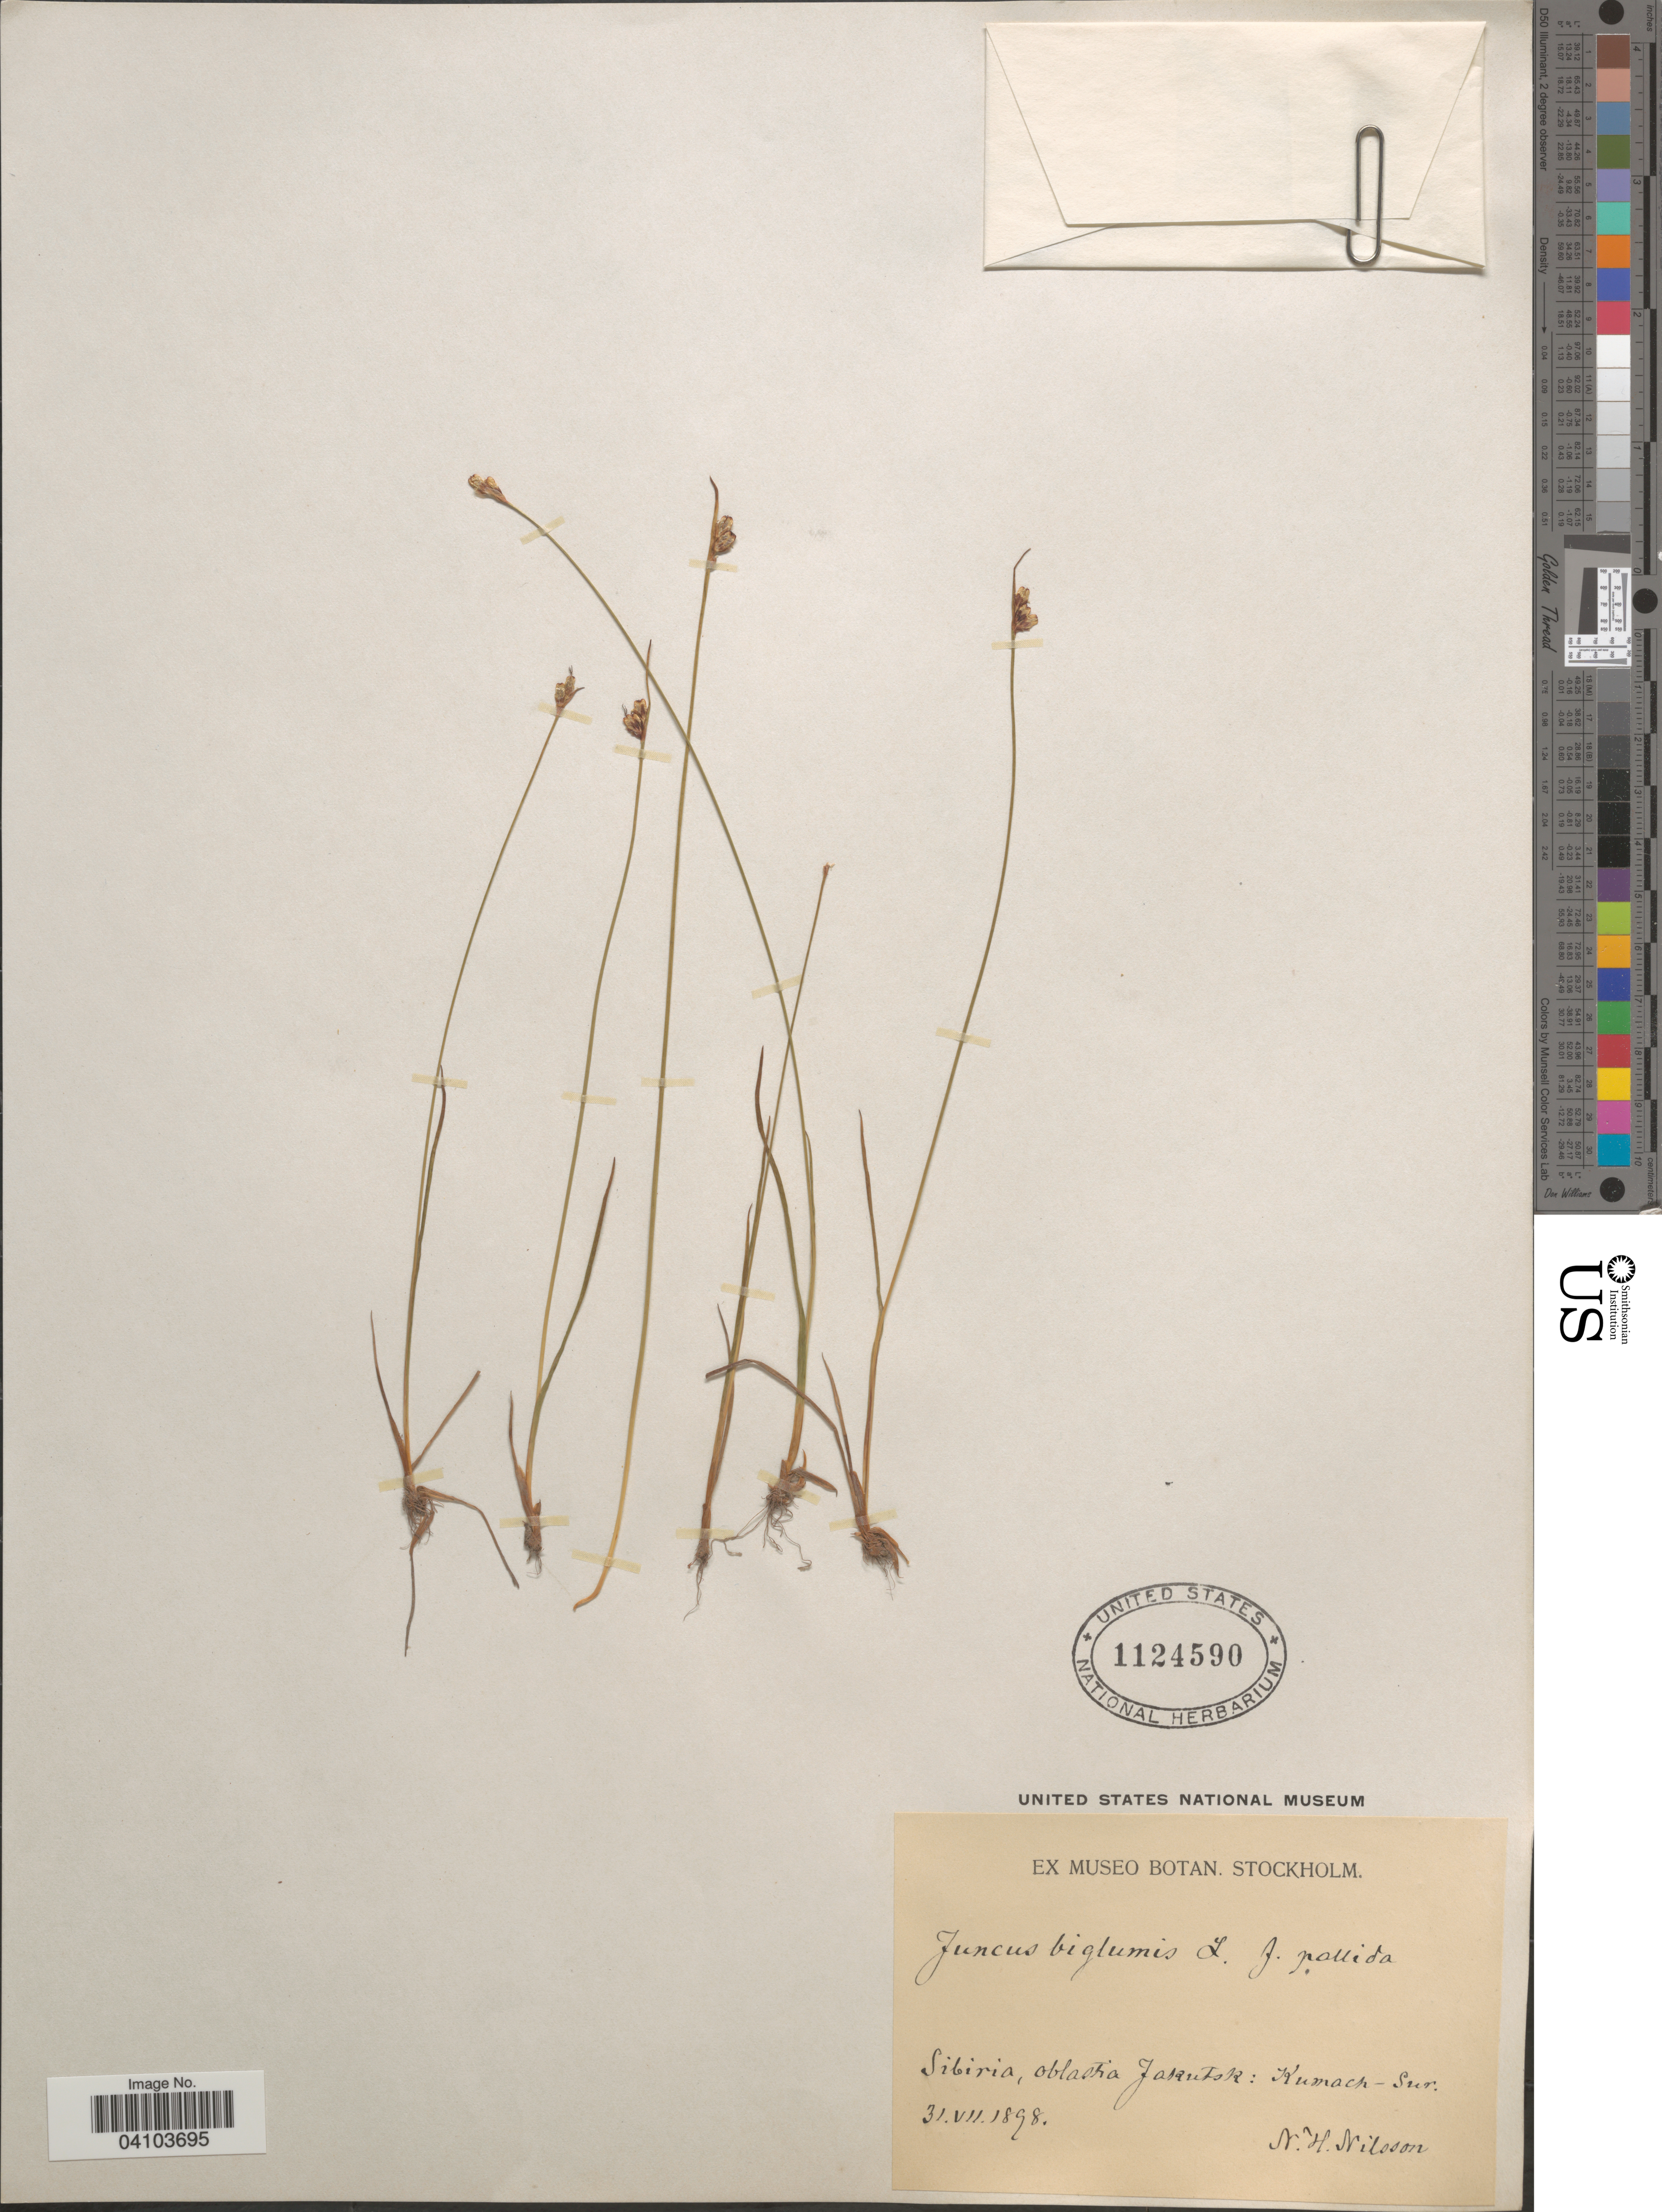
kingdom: Plantae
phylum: Tracheophyta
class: Liliopsida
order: Poales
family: Juncaceae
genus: Juncus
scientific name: Juncus biglumis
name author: L.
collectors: H. Nilsson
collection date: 1898-07-31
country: Russian Federation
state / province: Sakha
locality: Sibiria, oblactia Jakutsk : Kumach-Sur.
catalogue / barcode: US 1124590